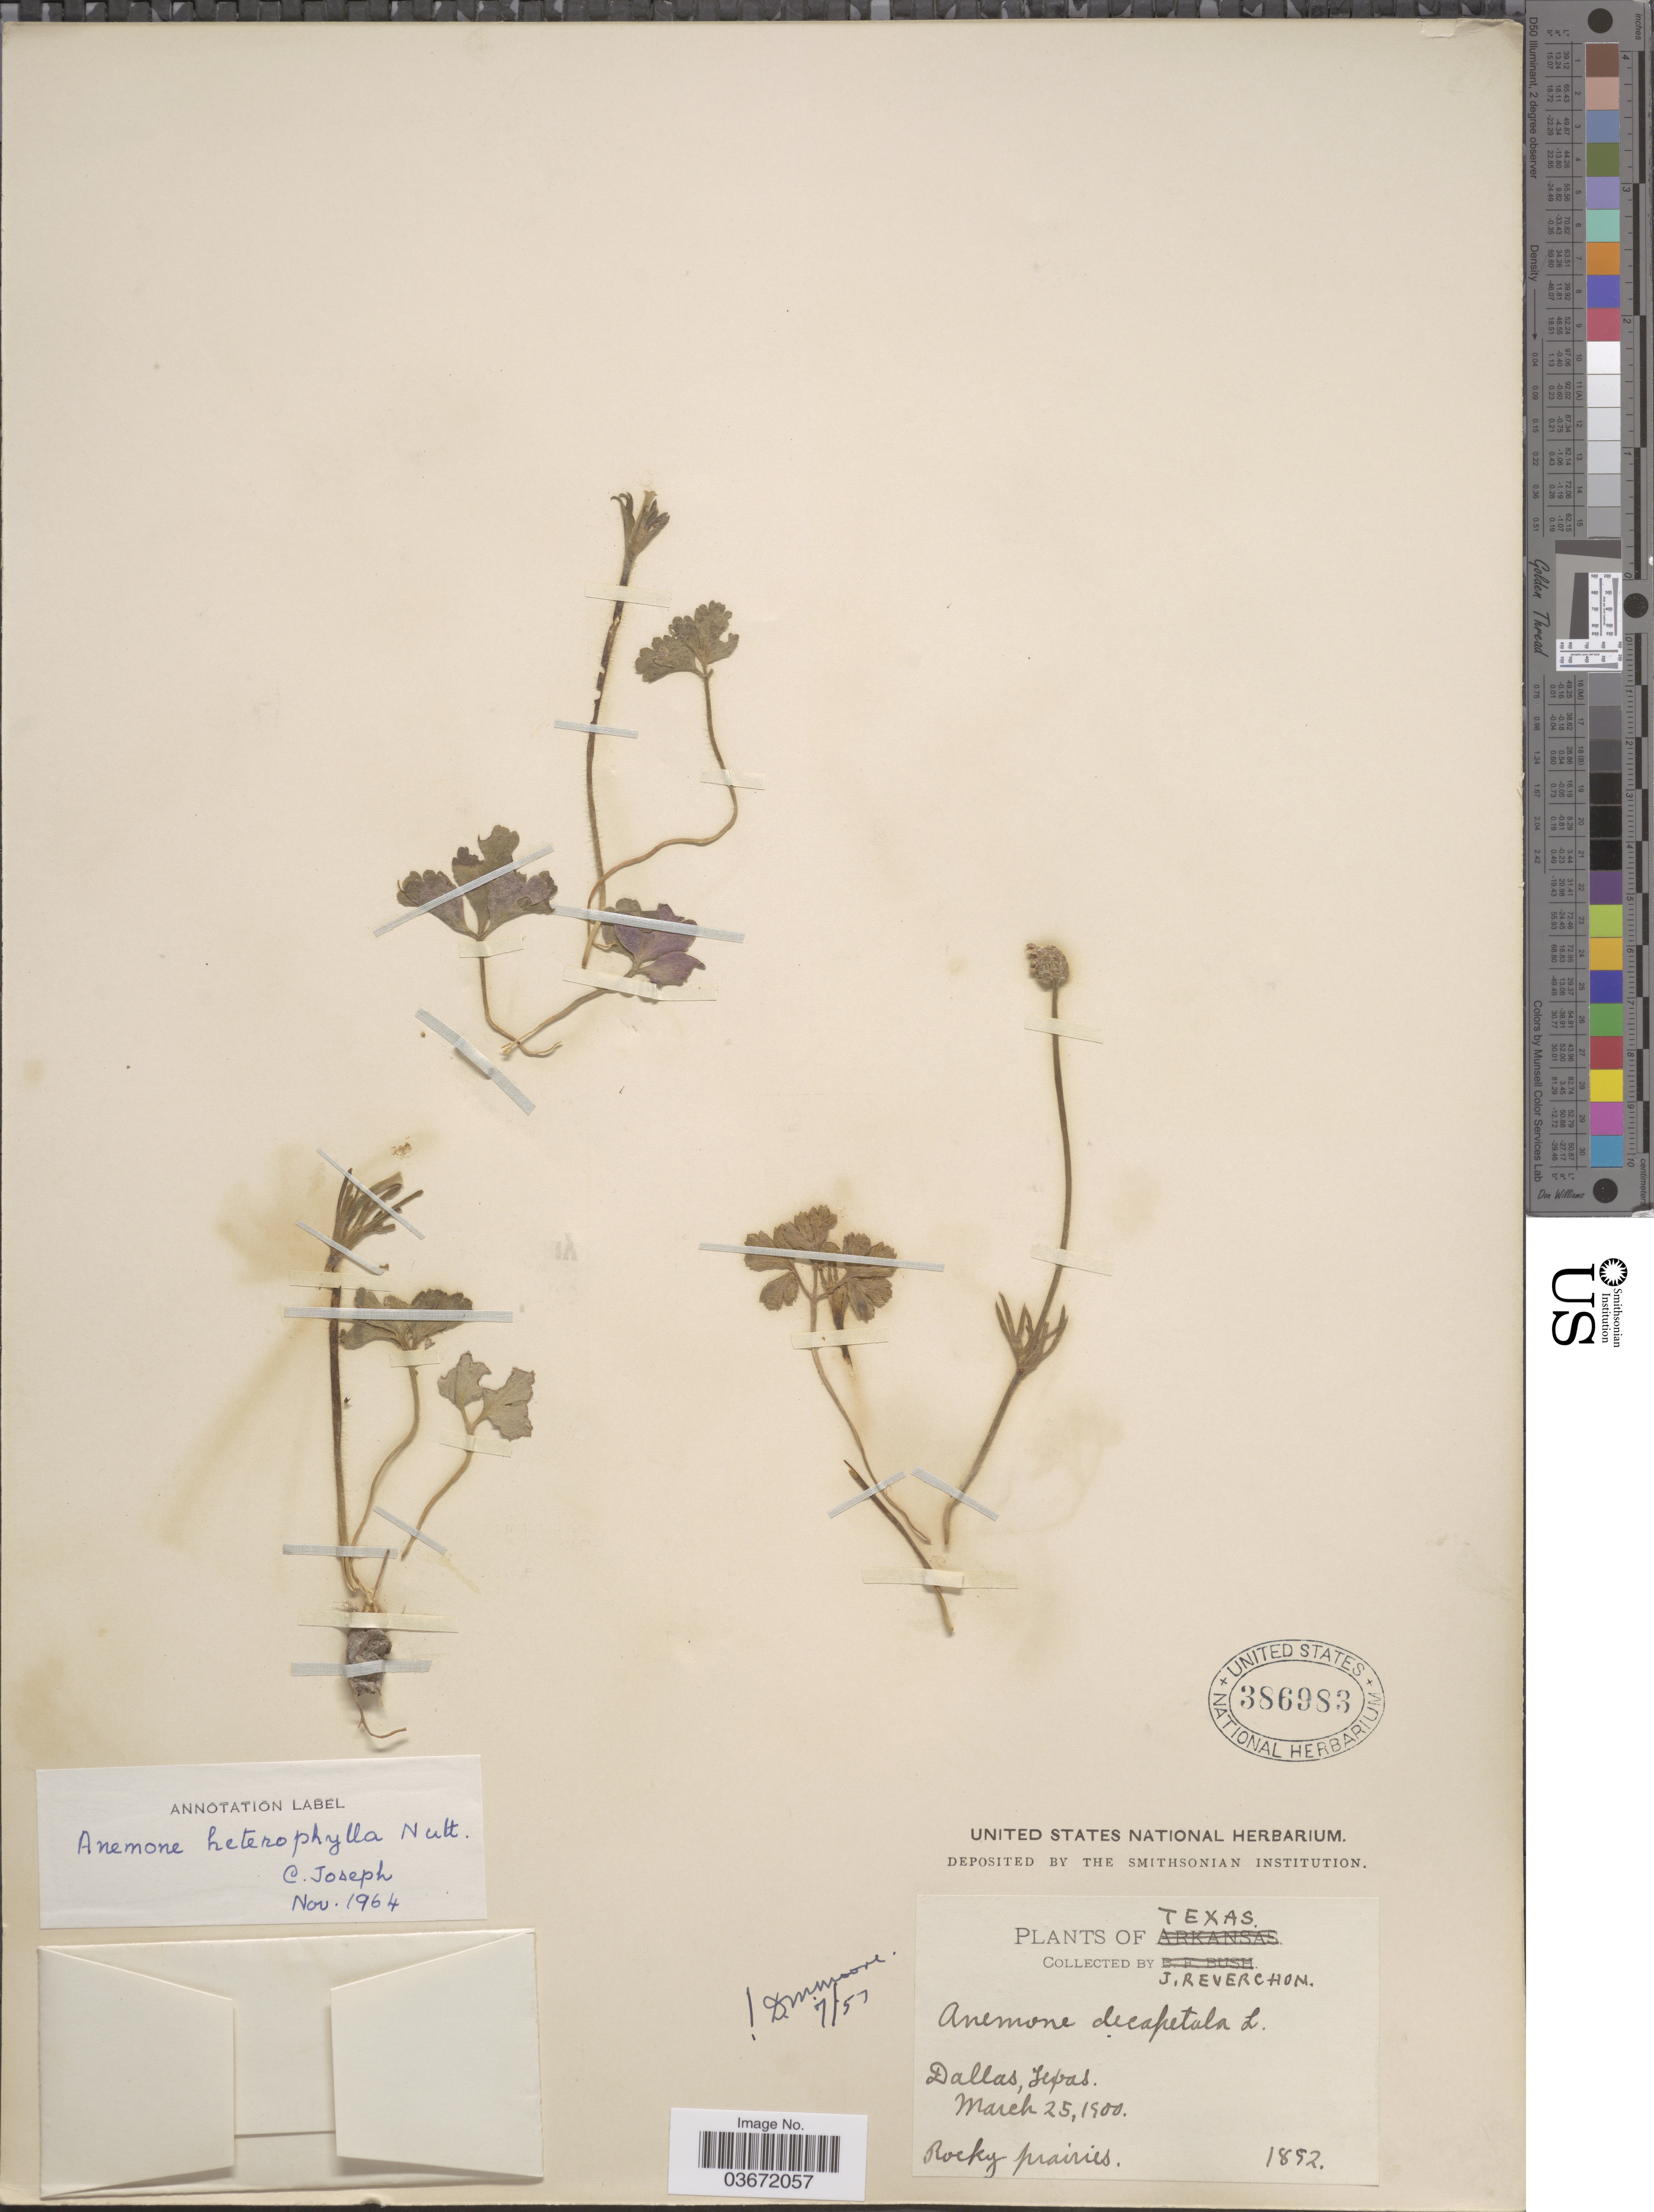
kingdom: Plantae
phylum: Tracheophyta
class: Magnoliopsida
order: Ranunculales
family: Ranunculaceae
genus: Anemone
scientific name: Anemone heterophylla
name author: Nutt. & Alph. Wood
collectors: J. Reverchon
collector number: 1892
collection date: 1900-03-25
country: United States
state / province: Texas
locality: Dallas.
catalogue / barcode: US 386983